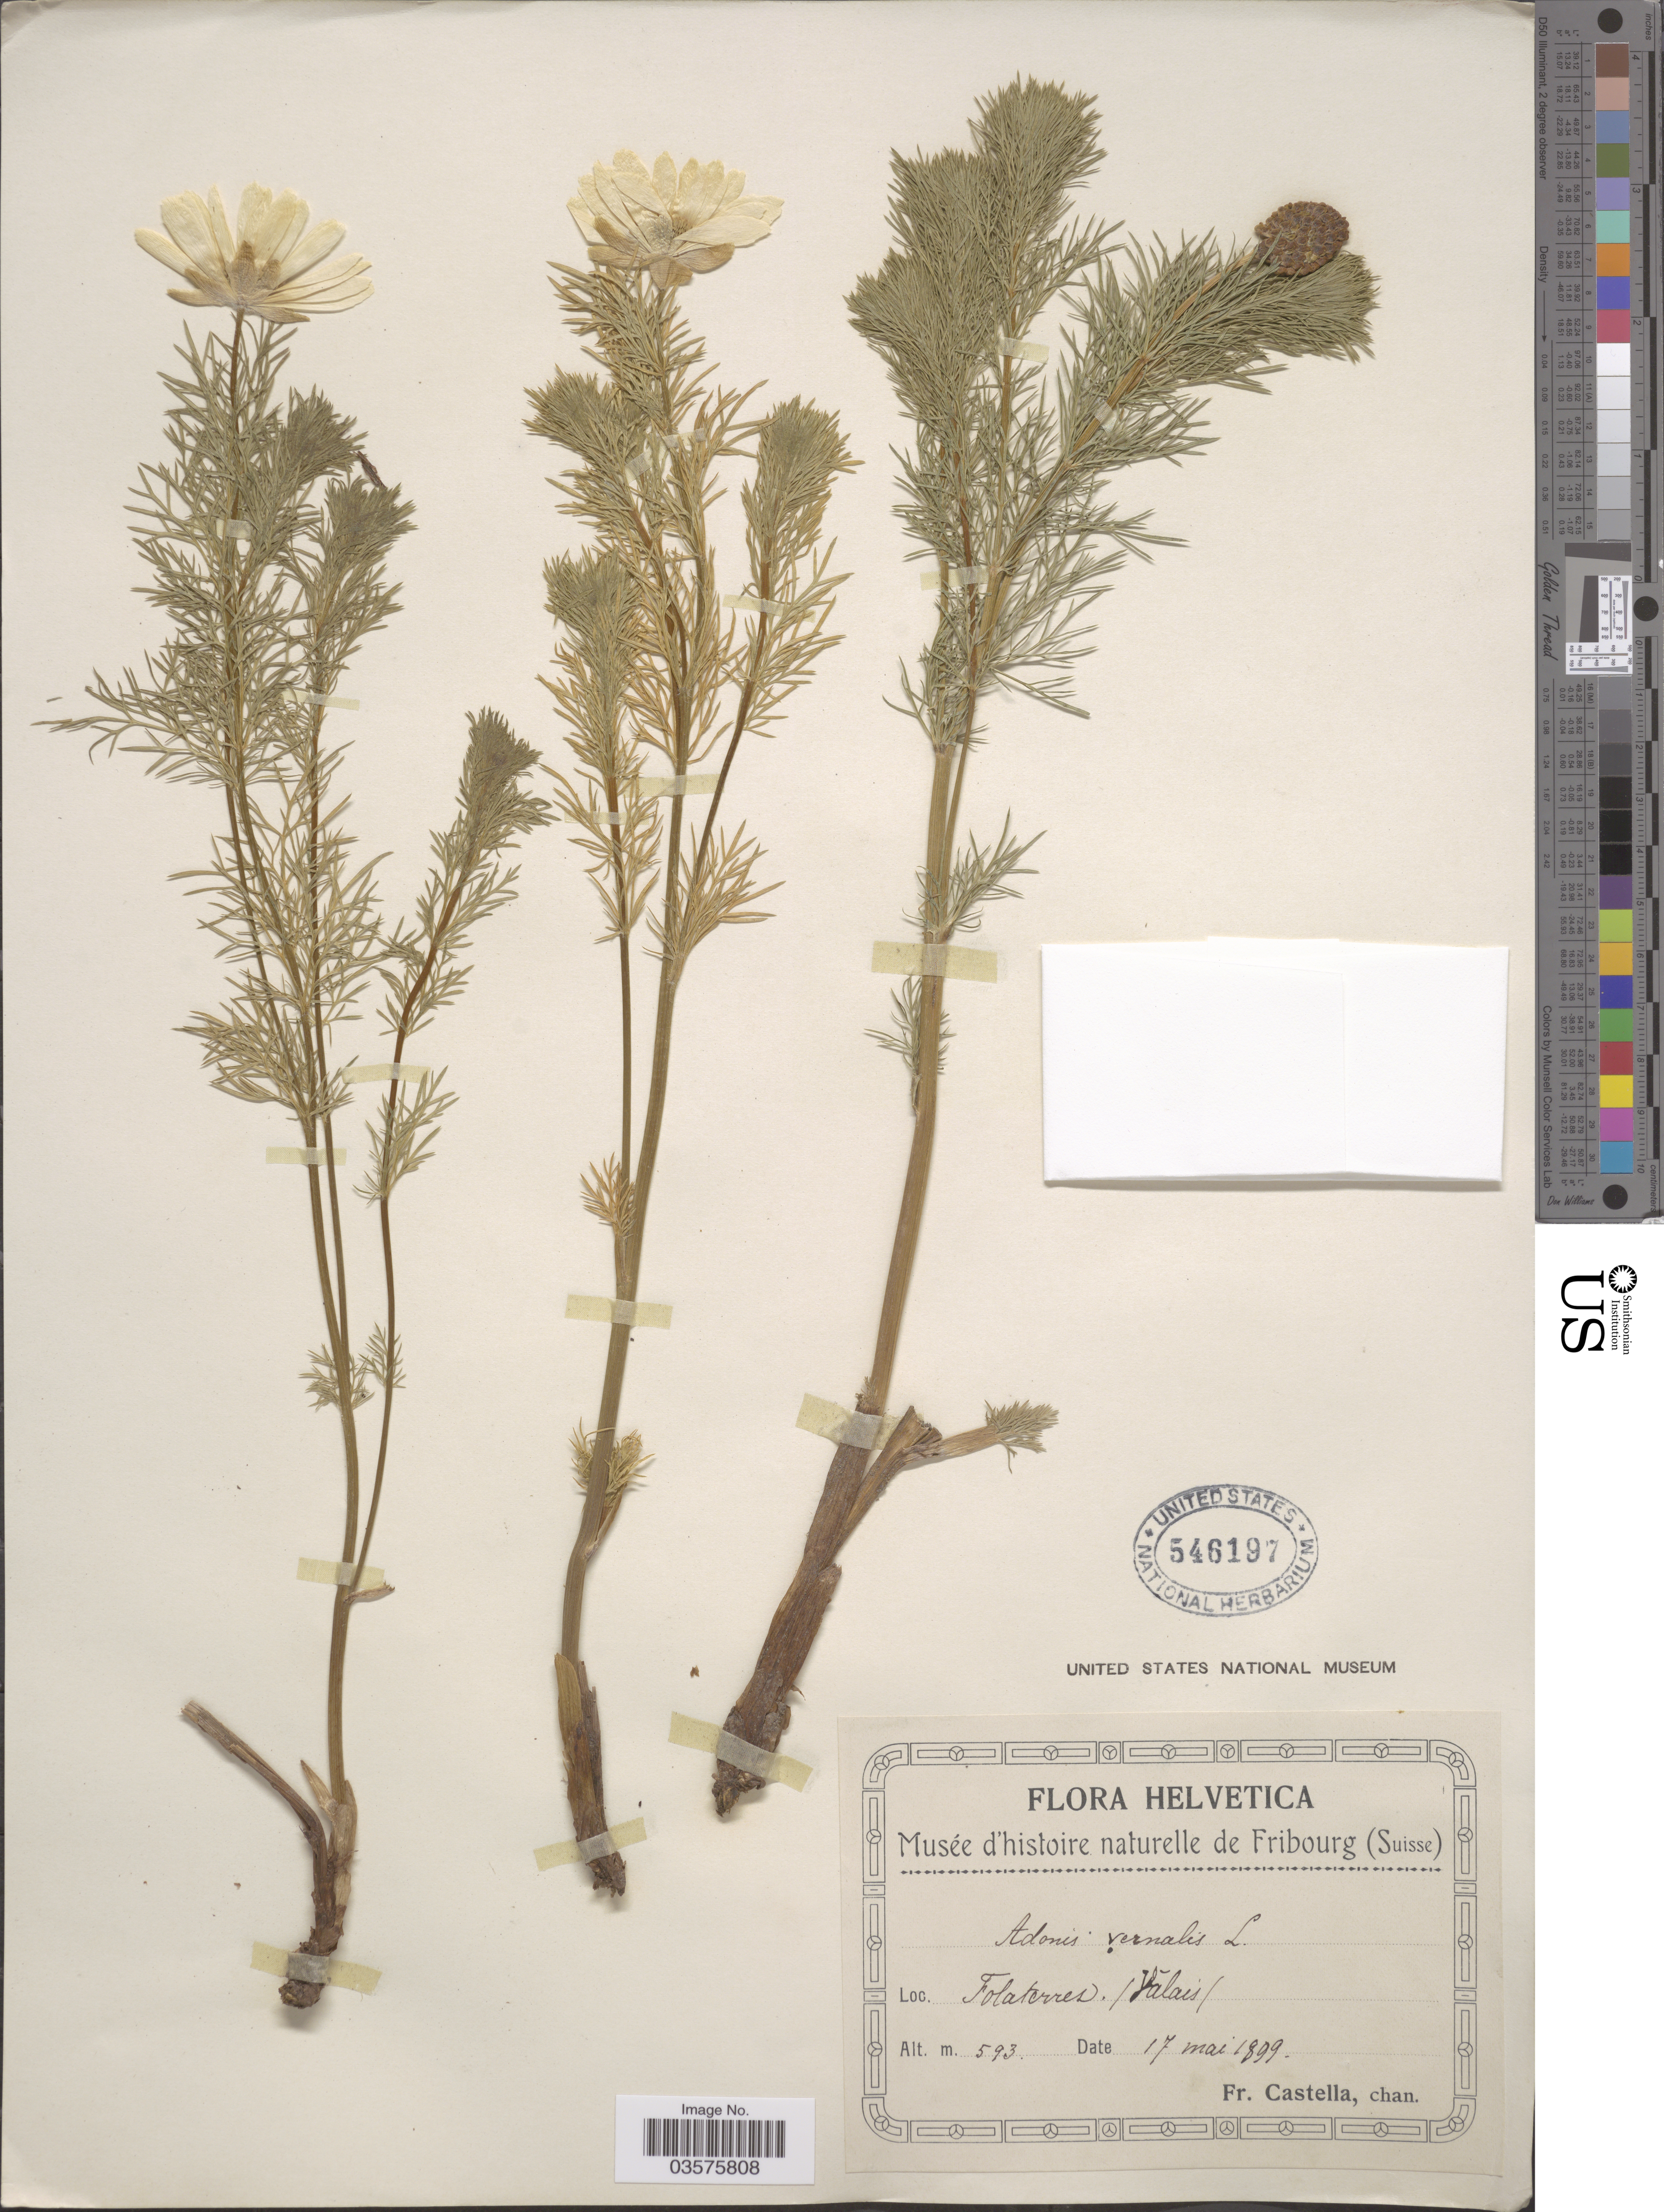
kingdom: Plantae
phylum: Tracheophyta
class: Magnoliopsida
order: Ranunculales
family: Ranunculaceae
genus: Adonis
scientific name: Adonis vernalis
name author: L.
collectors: Fr. Castella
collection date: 1899-05-17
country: Switzerland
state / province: Valais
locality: Helvetica. Folaterres.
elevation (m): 593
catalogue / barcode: US 546197